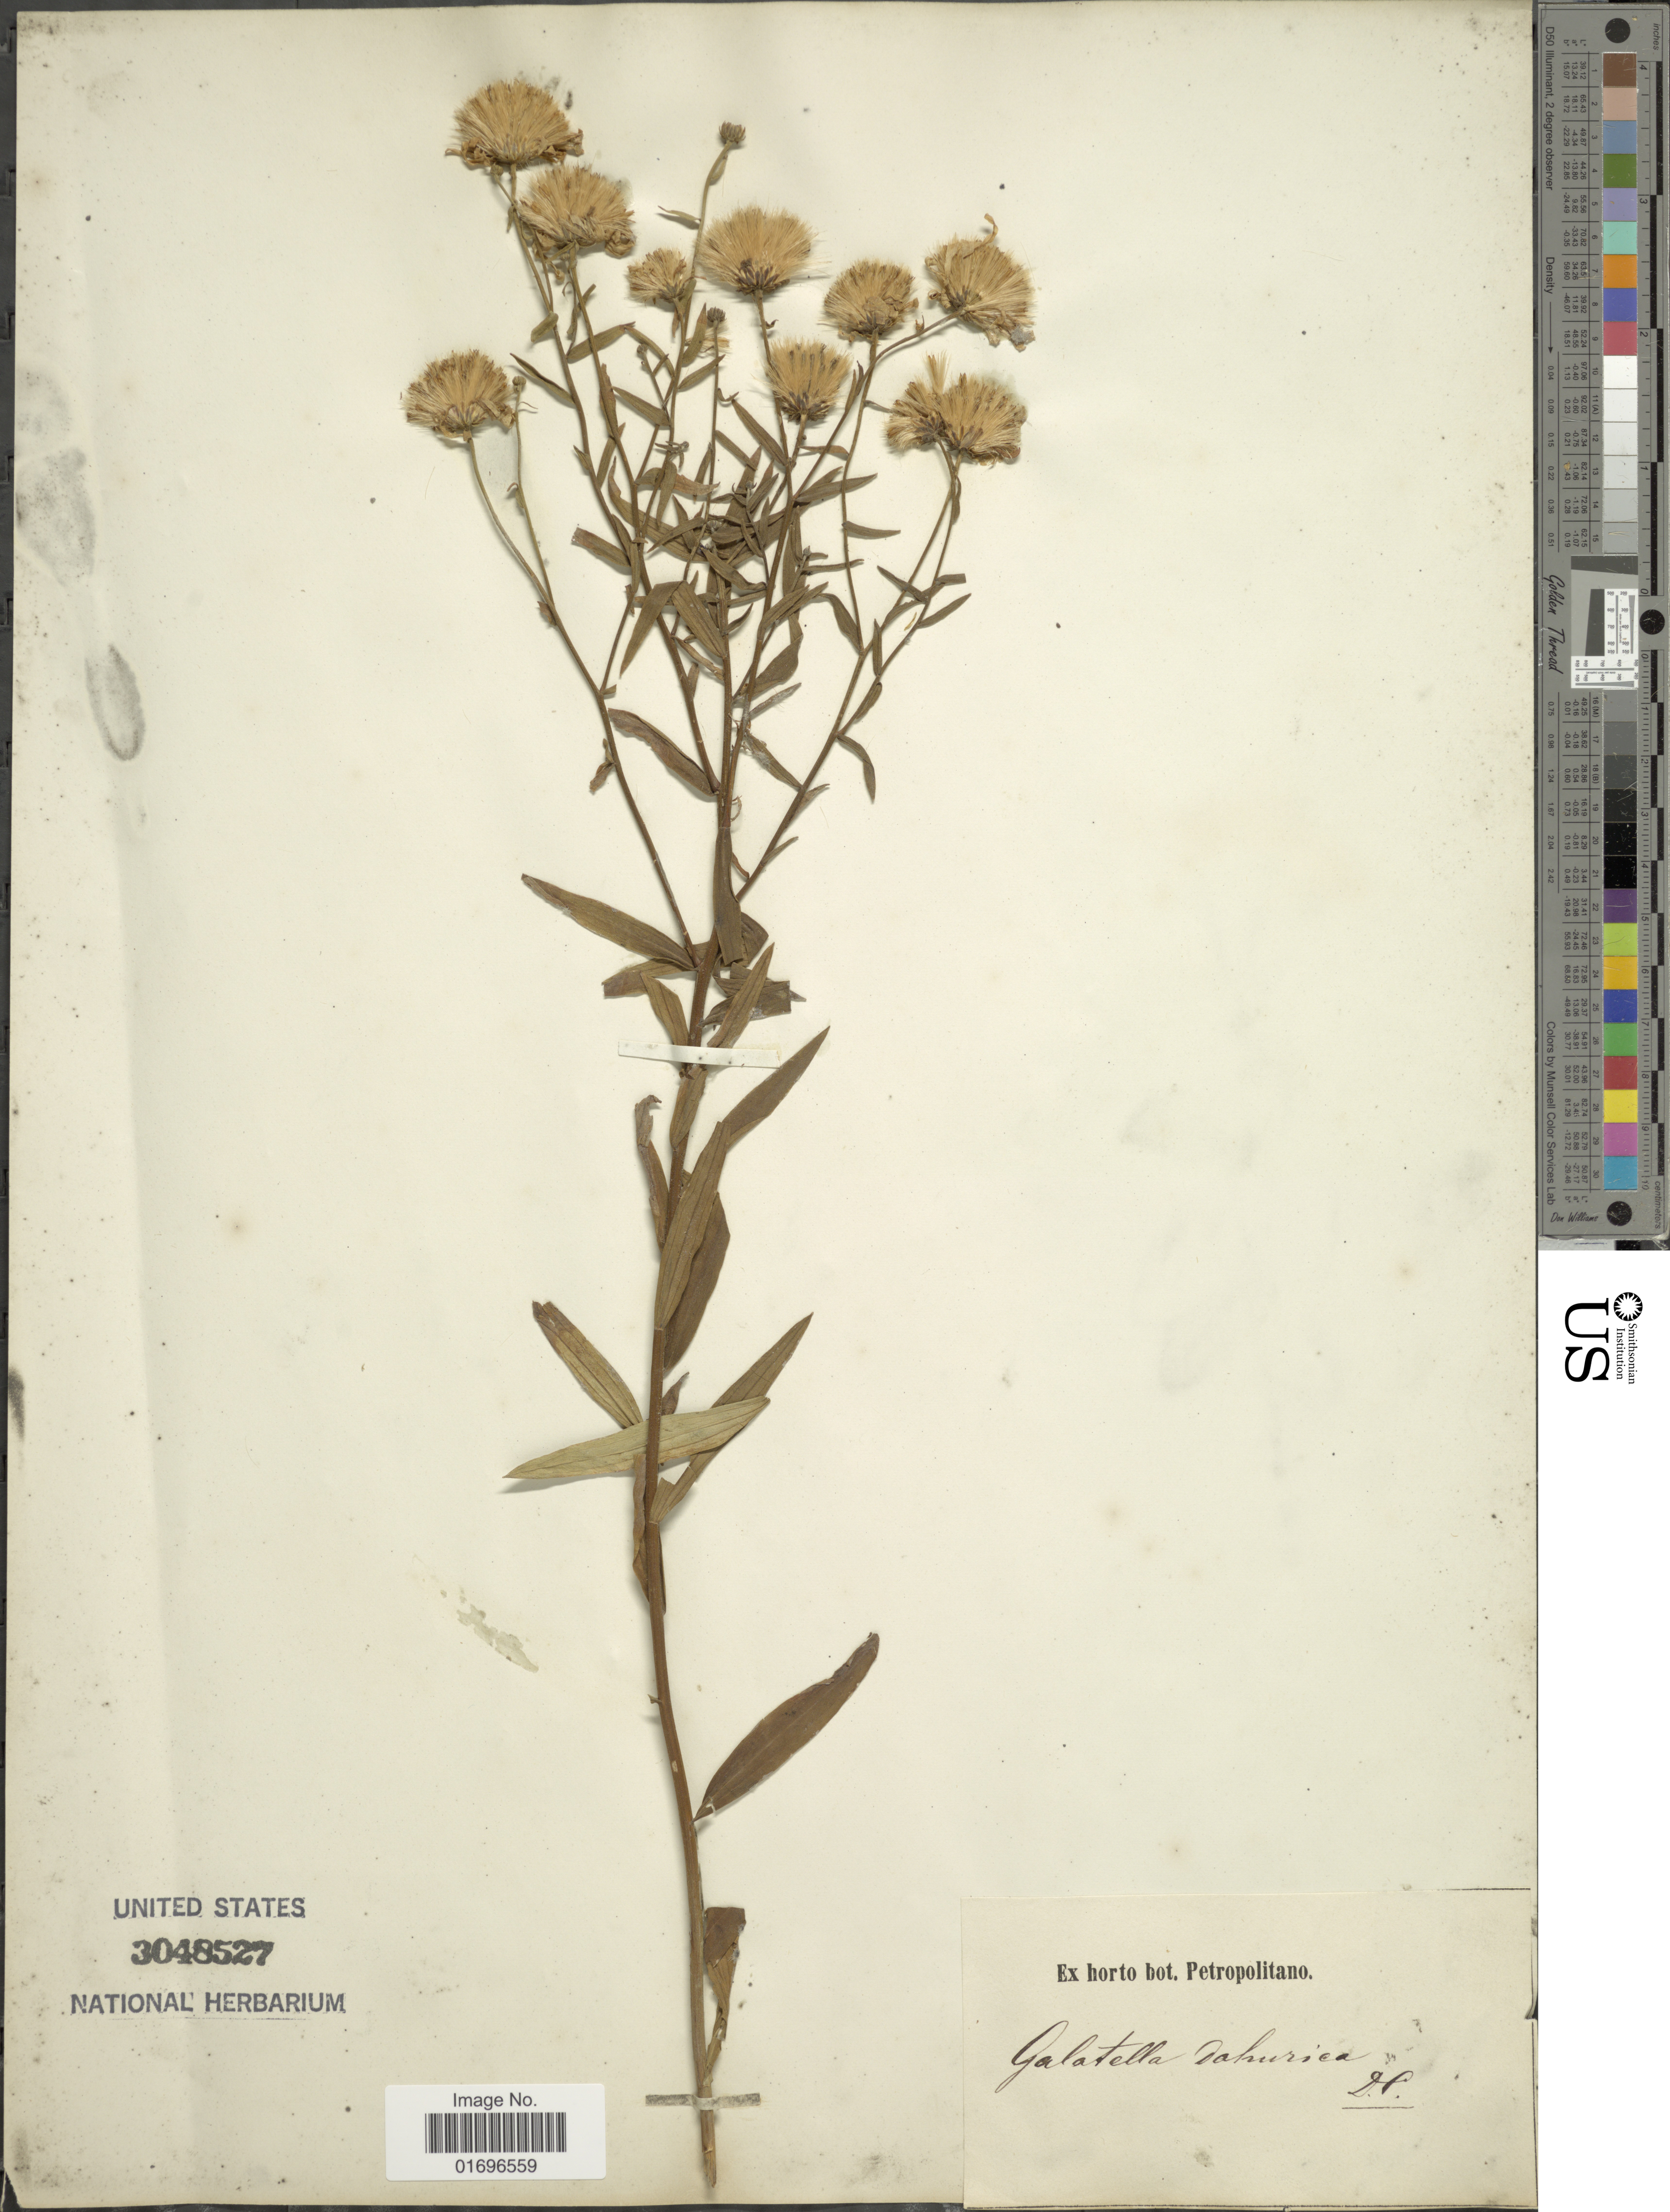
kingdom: Plantae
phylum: Tracheophyta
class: Magnoliopsida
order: Asterales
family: Asteraceae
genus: Aster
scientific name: Aster dahuricus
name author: (DC.) Benth. ex Baker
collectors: ex Herb. Horti Bot. Petropolitani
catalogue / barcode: US 3048527